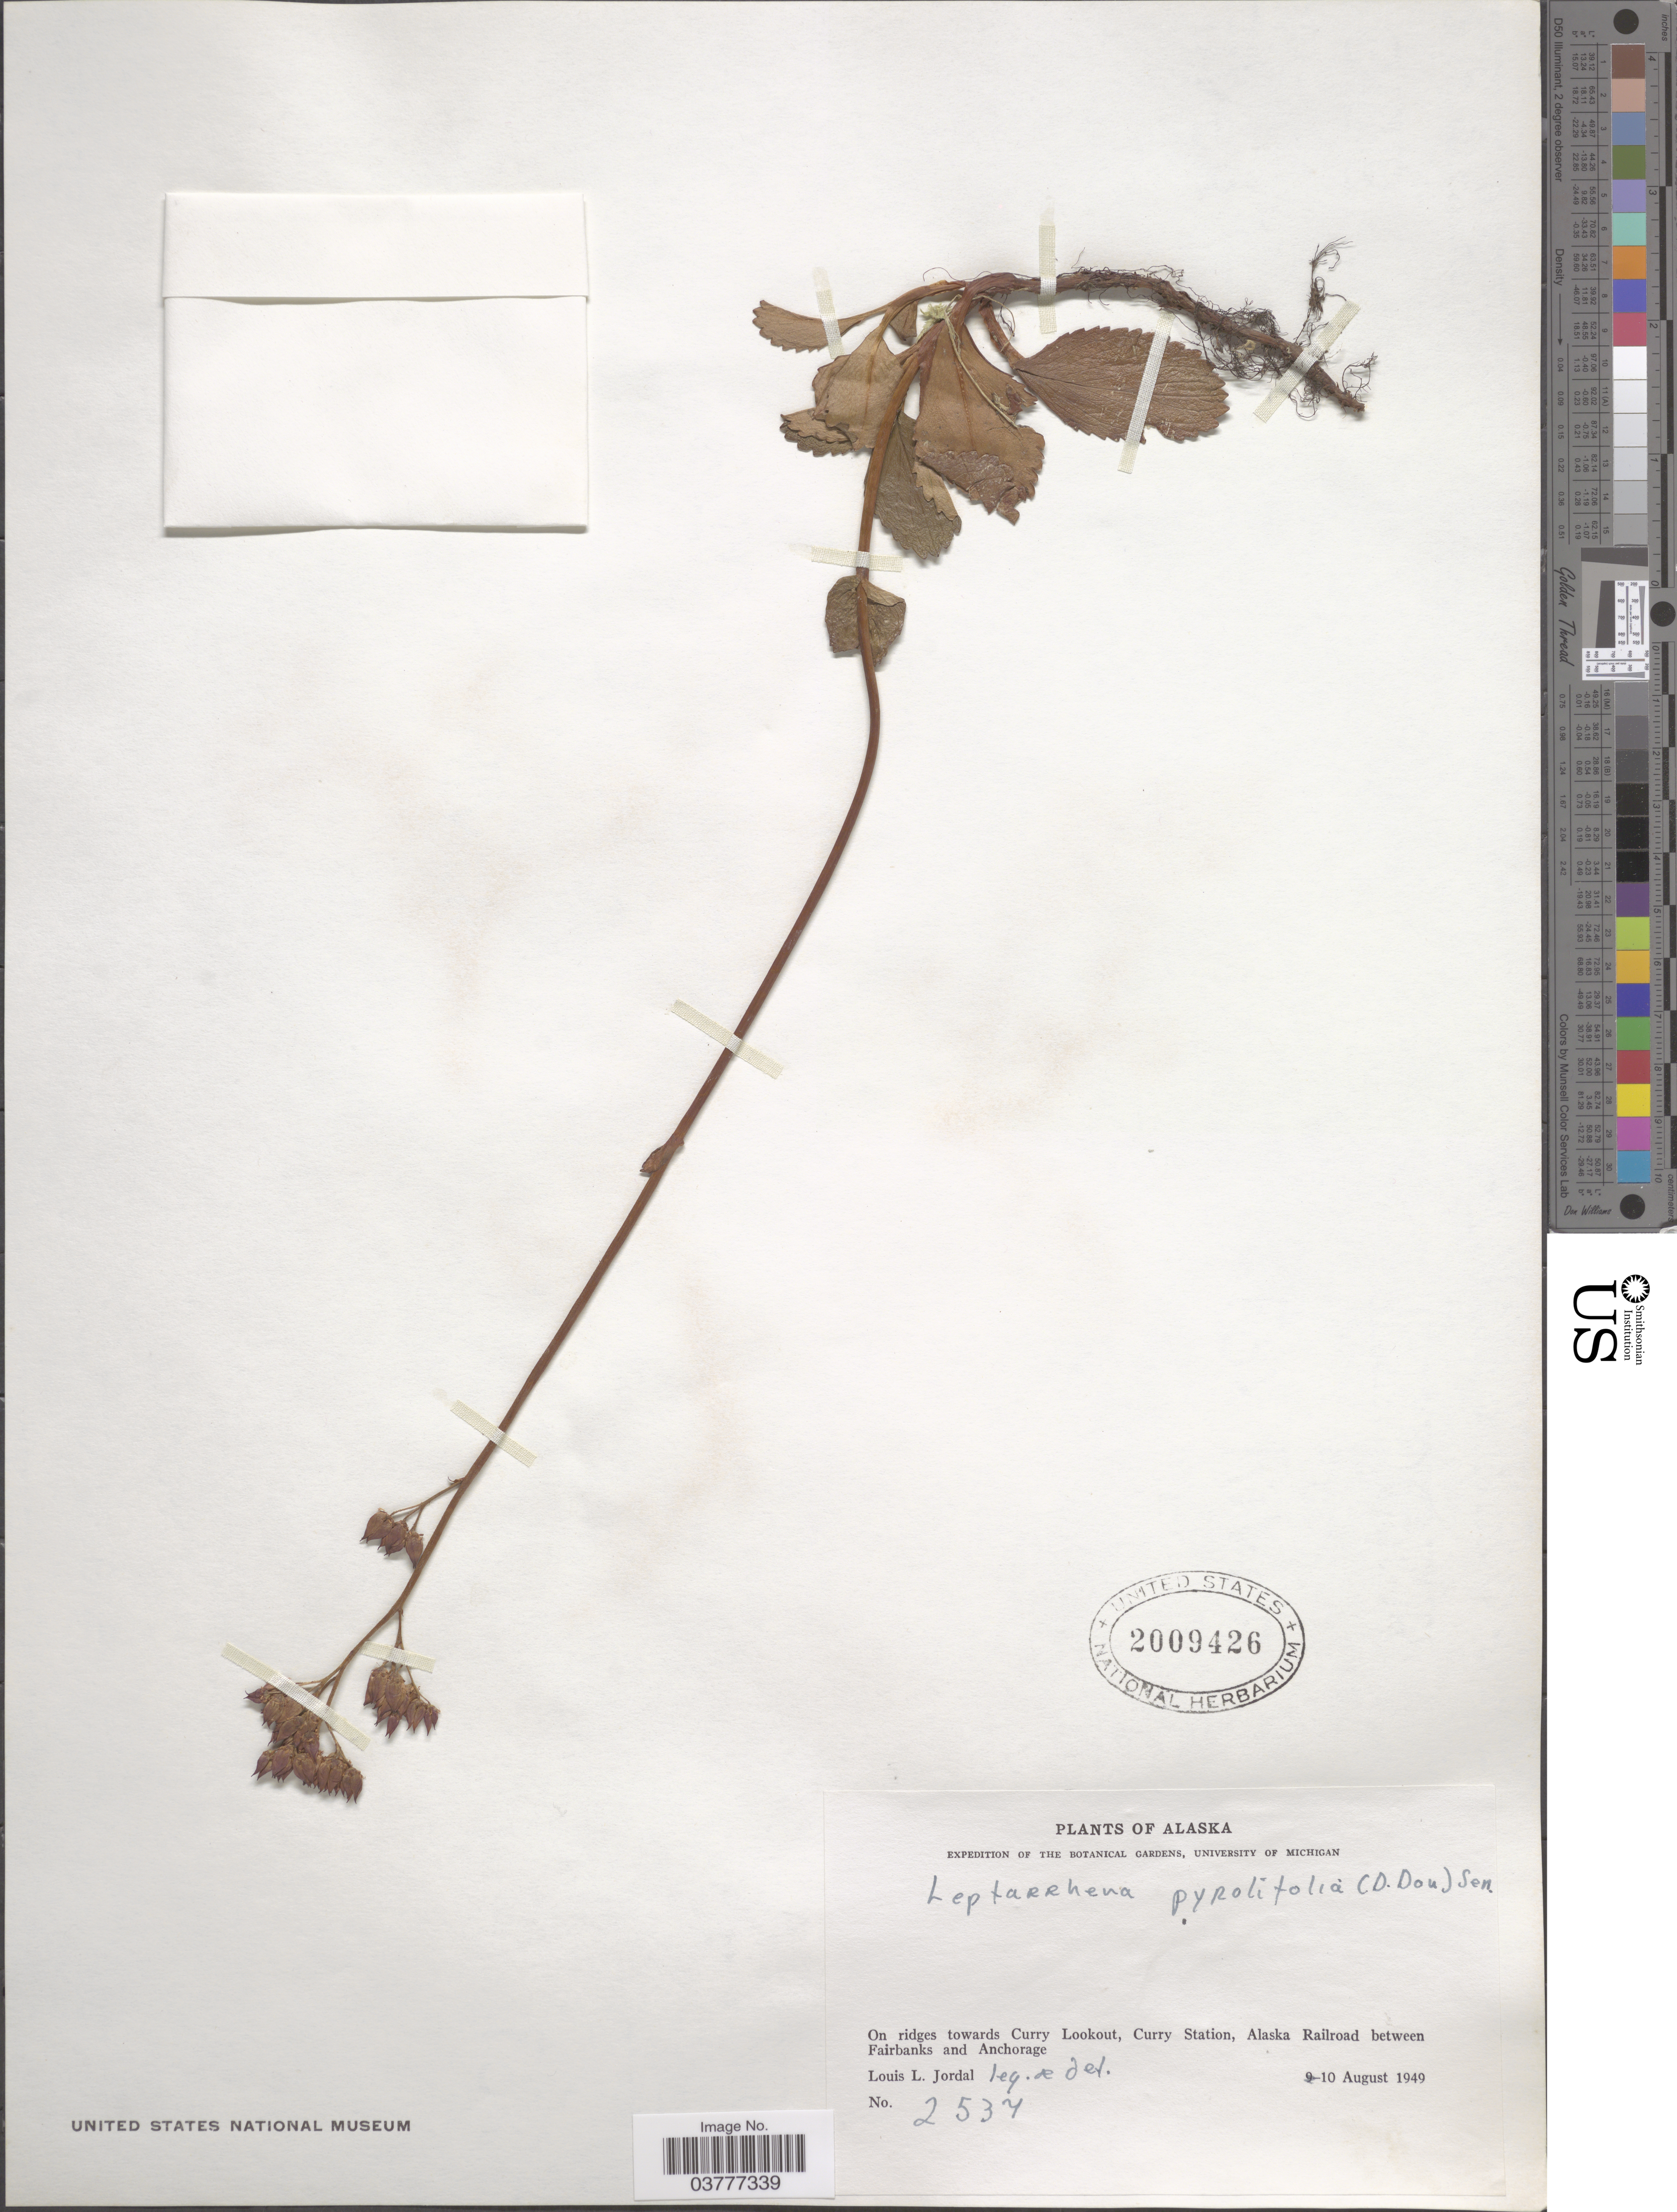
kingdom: Plantae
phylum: Tracheophyta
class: Magnoliopsida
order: Saxifragales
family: Saxifragaceae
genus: Leptarrhena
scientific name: Leptarrhena pyrolifolia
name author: (D. Don) Ser.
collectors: L. Jordal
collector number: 2537*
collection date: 1949-08-10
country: United States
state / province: Alaska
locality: On ridges towards Curry Lookout, Curry Station, Alaska Railroad between Fairbanks and Anchorage.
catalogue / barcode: US 2009426